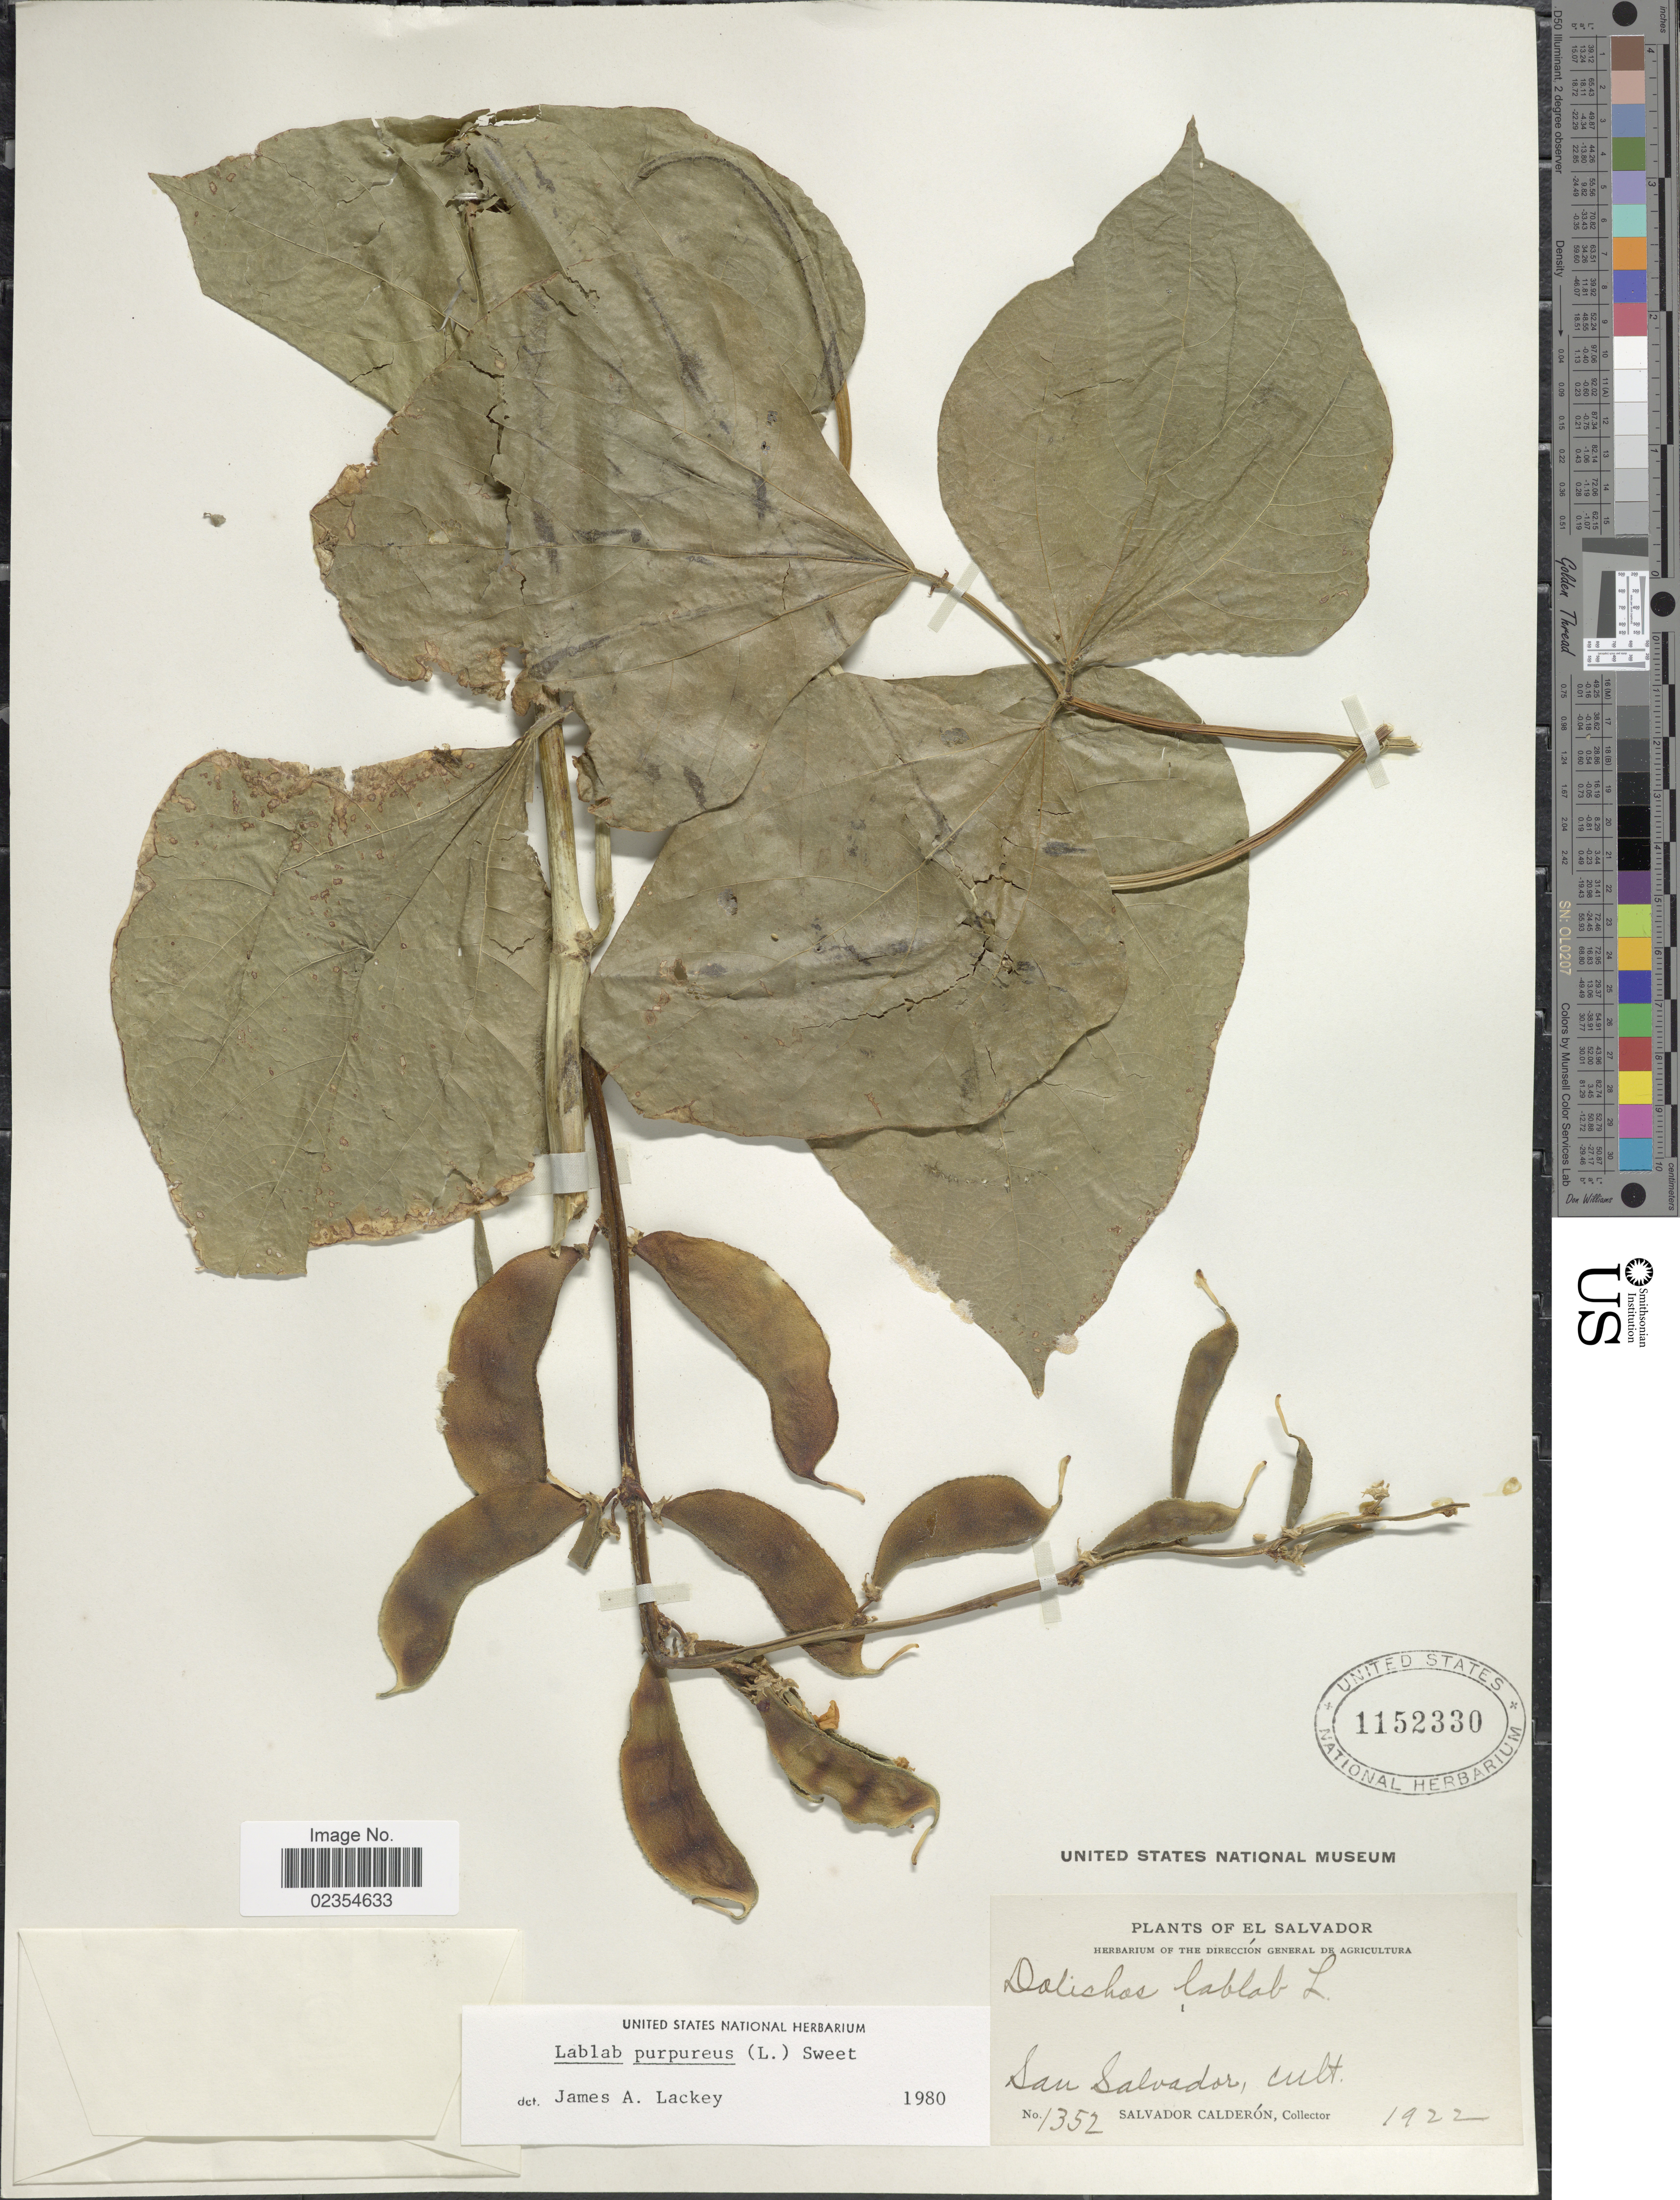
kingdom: Plantae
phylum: Tracheophyta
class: Magnoliopsida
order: Fabales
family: Fabaceae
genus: Lablab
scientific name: Lablab purpureus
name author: (L.) Sweet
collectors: S. Calderón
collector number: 1352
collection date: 1922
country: El Salvador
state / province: San Salvador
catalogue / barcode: US 1152330